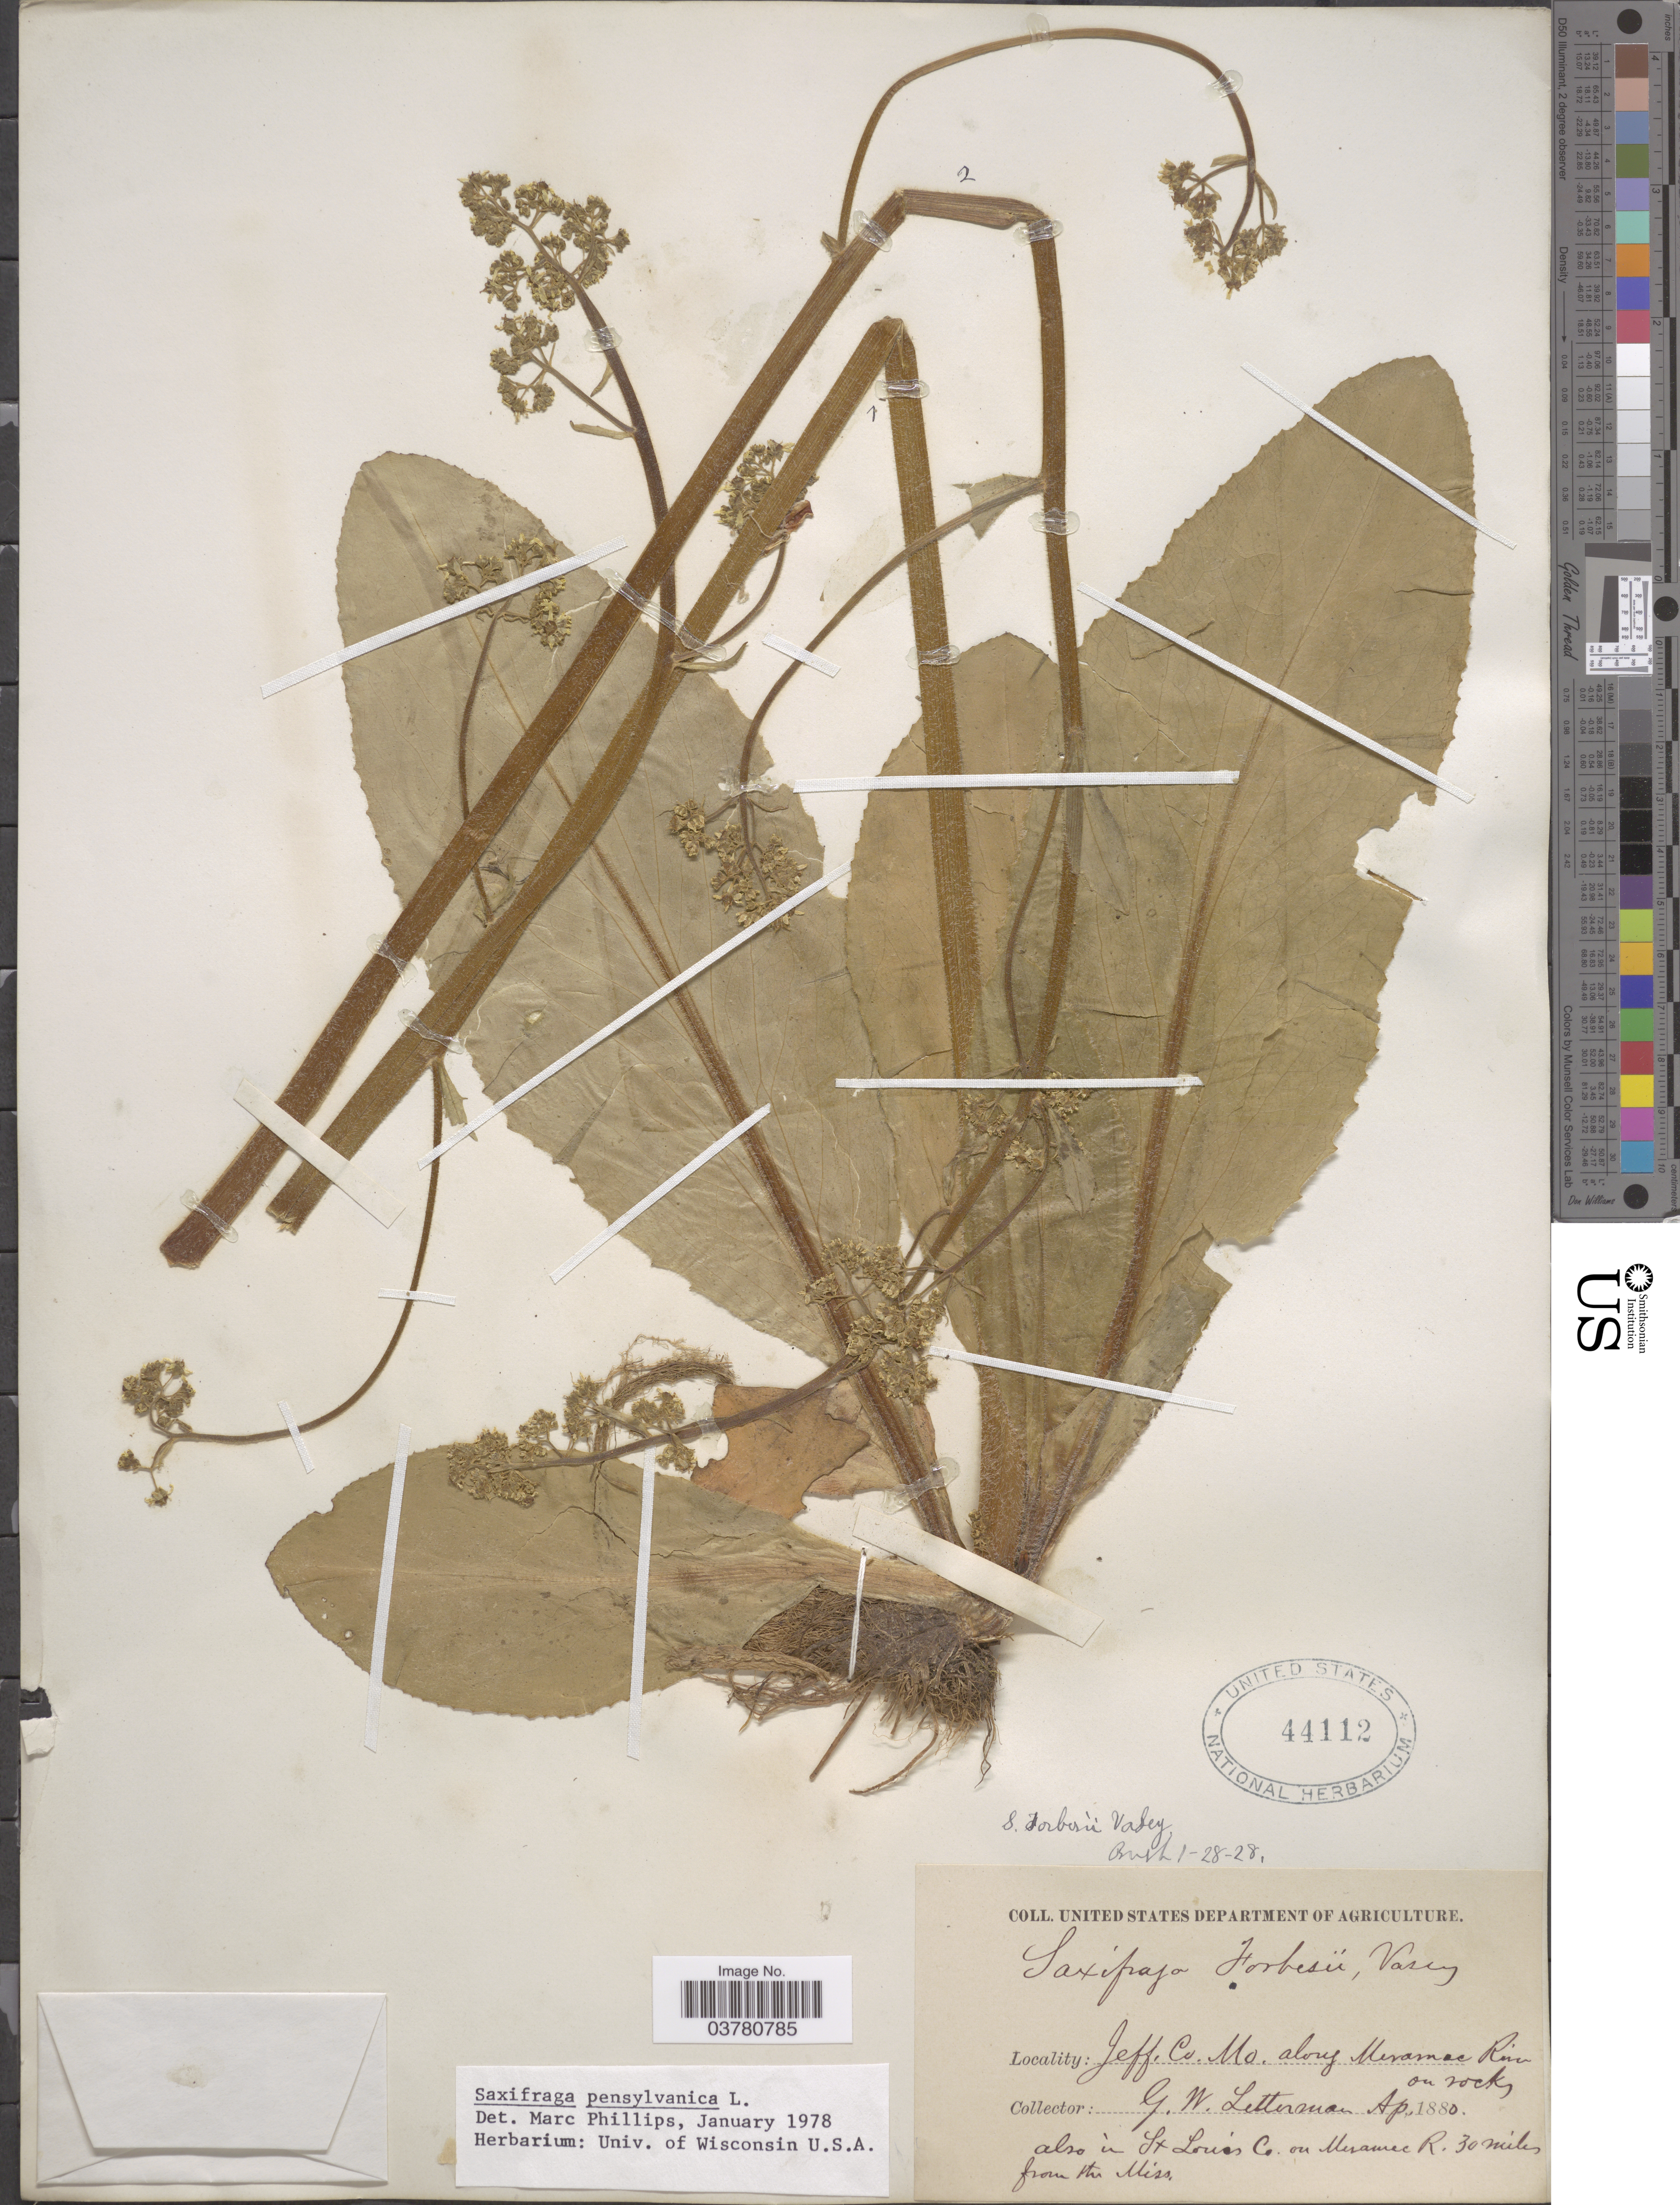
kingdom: Plantae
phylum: Tracheophyta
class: Magnoliopsida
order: Saxifragales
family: Saxifragaceae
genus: Micranthes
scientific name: Micranthes pensylvanica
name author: (L.) Haw.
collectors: G. W. Letterman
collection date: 1880-04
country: United States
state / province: Missouri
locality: Jeff. Co. along Meramec River on rocks. Also in St Louis Co. on Meramec R. 30 miles from the Miss.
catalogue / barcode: US 44112